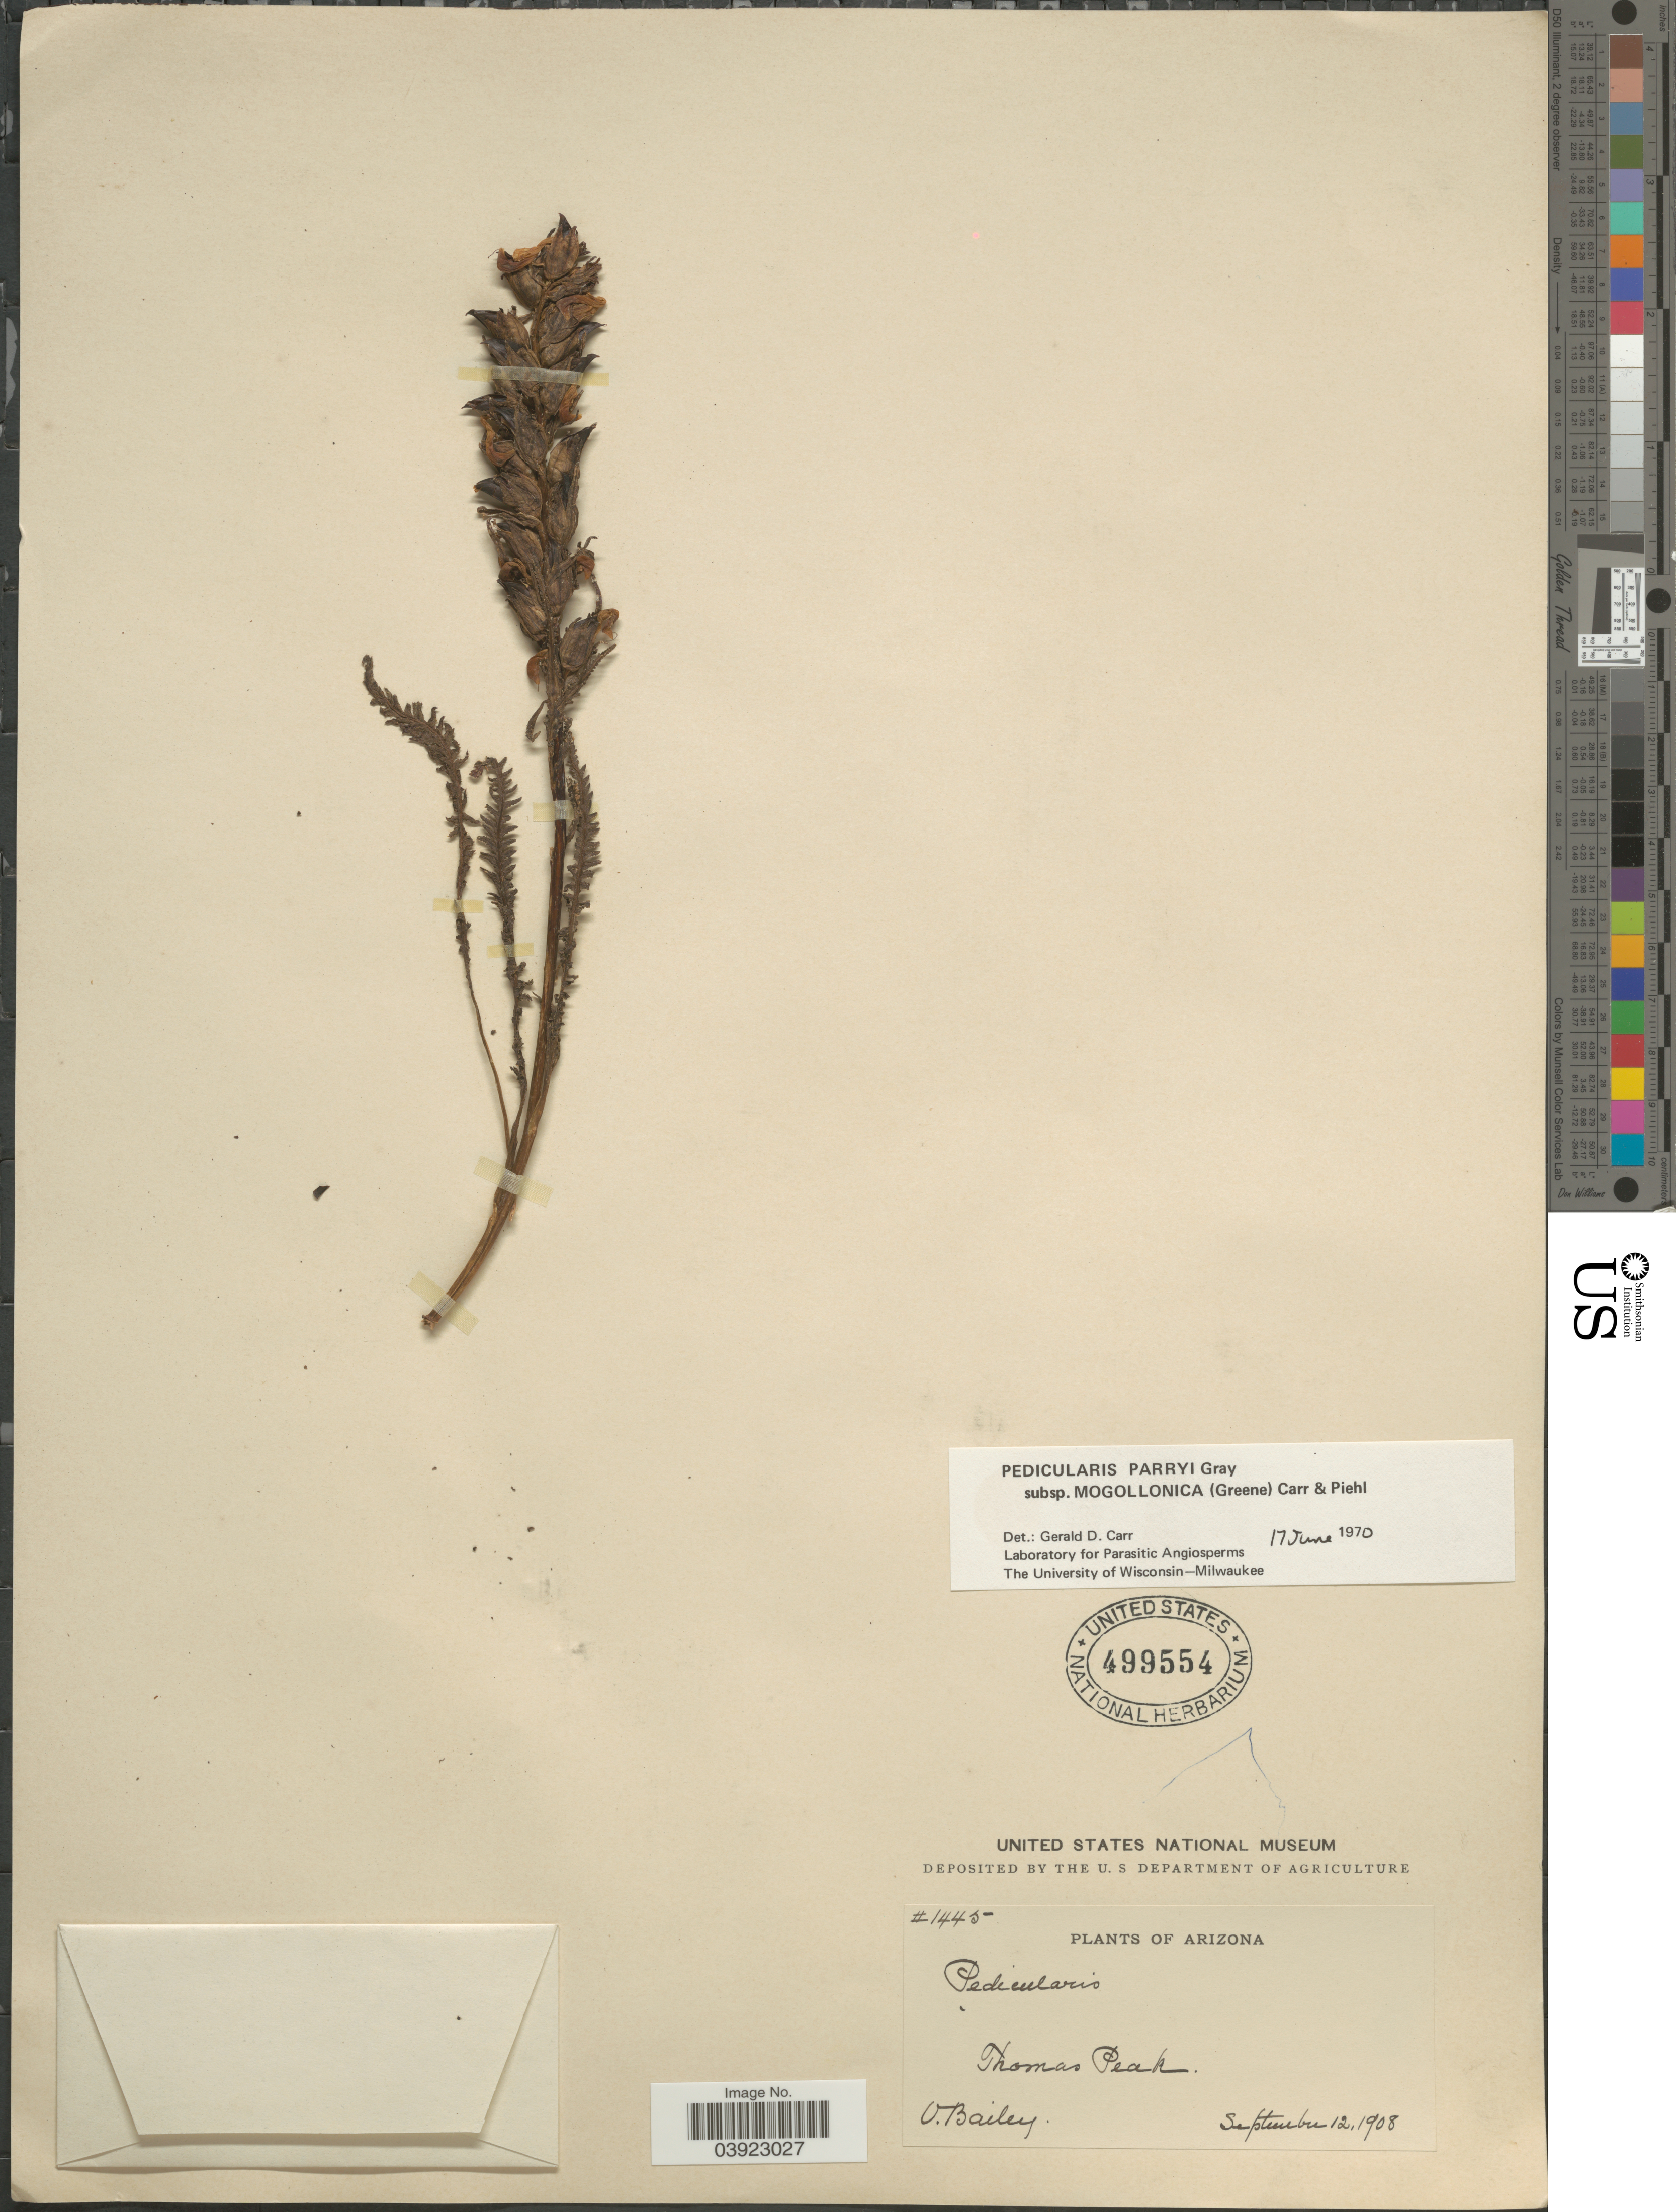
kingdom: Plantae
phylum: Tracheophyta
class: Magnoliopsida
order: Lamiales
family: Orobanchaceae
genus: Pedicularis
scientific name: Pedicularis parryi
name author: A. Gray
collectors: V. O. Bailey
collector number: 1445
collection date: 1908-09-12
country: United States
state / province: Arizona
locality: Thomas Peak.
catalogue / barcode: US 499554